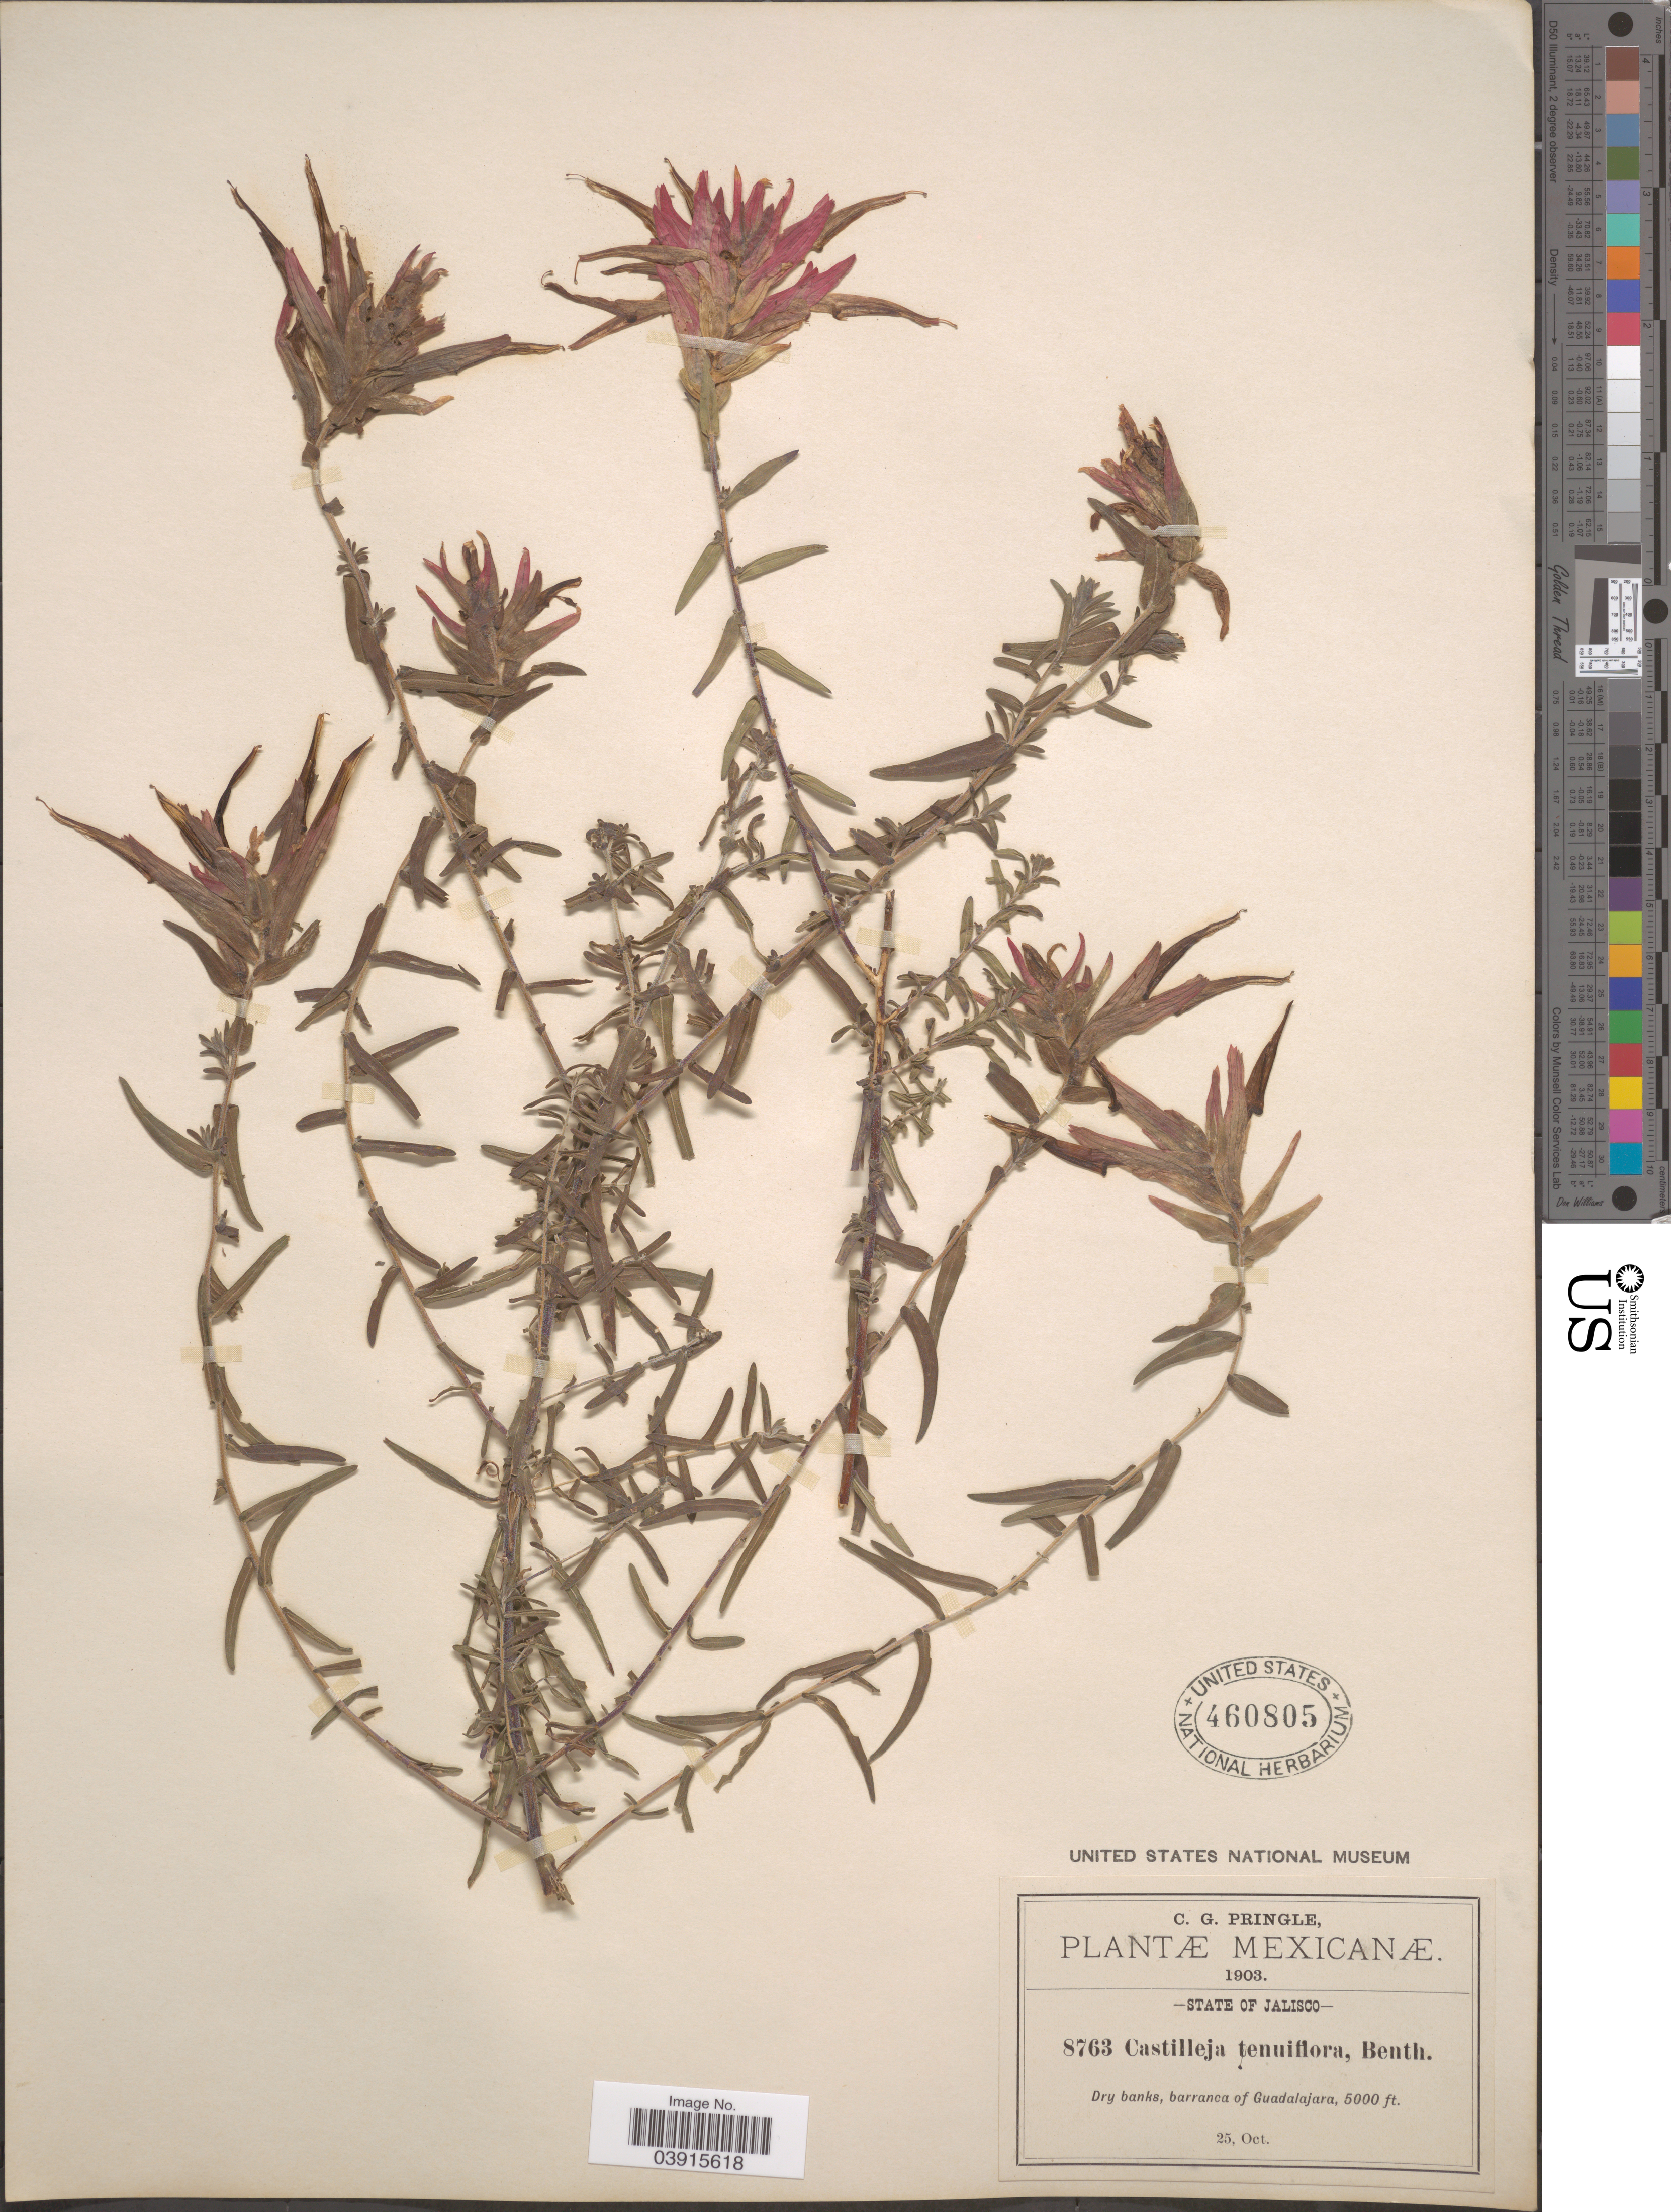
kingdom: Plantae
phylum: Tracheophyta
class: Magnoliopsida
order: Lamiales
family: Orobanchaceae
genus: Castilleja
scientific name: Castilleja tenuiflora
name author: Benth.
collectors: C. G. Pringle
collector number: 8763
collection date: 1903-10-25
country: Mexico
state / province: Jalisco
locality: Dry banks, barranca of Guadalajara.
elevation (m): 1524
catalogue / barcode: US 460805